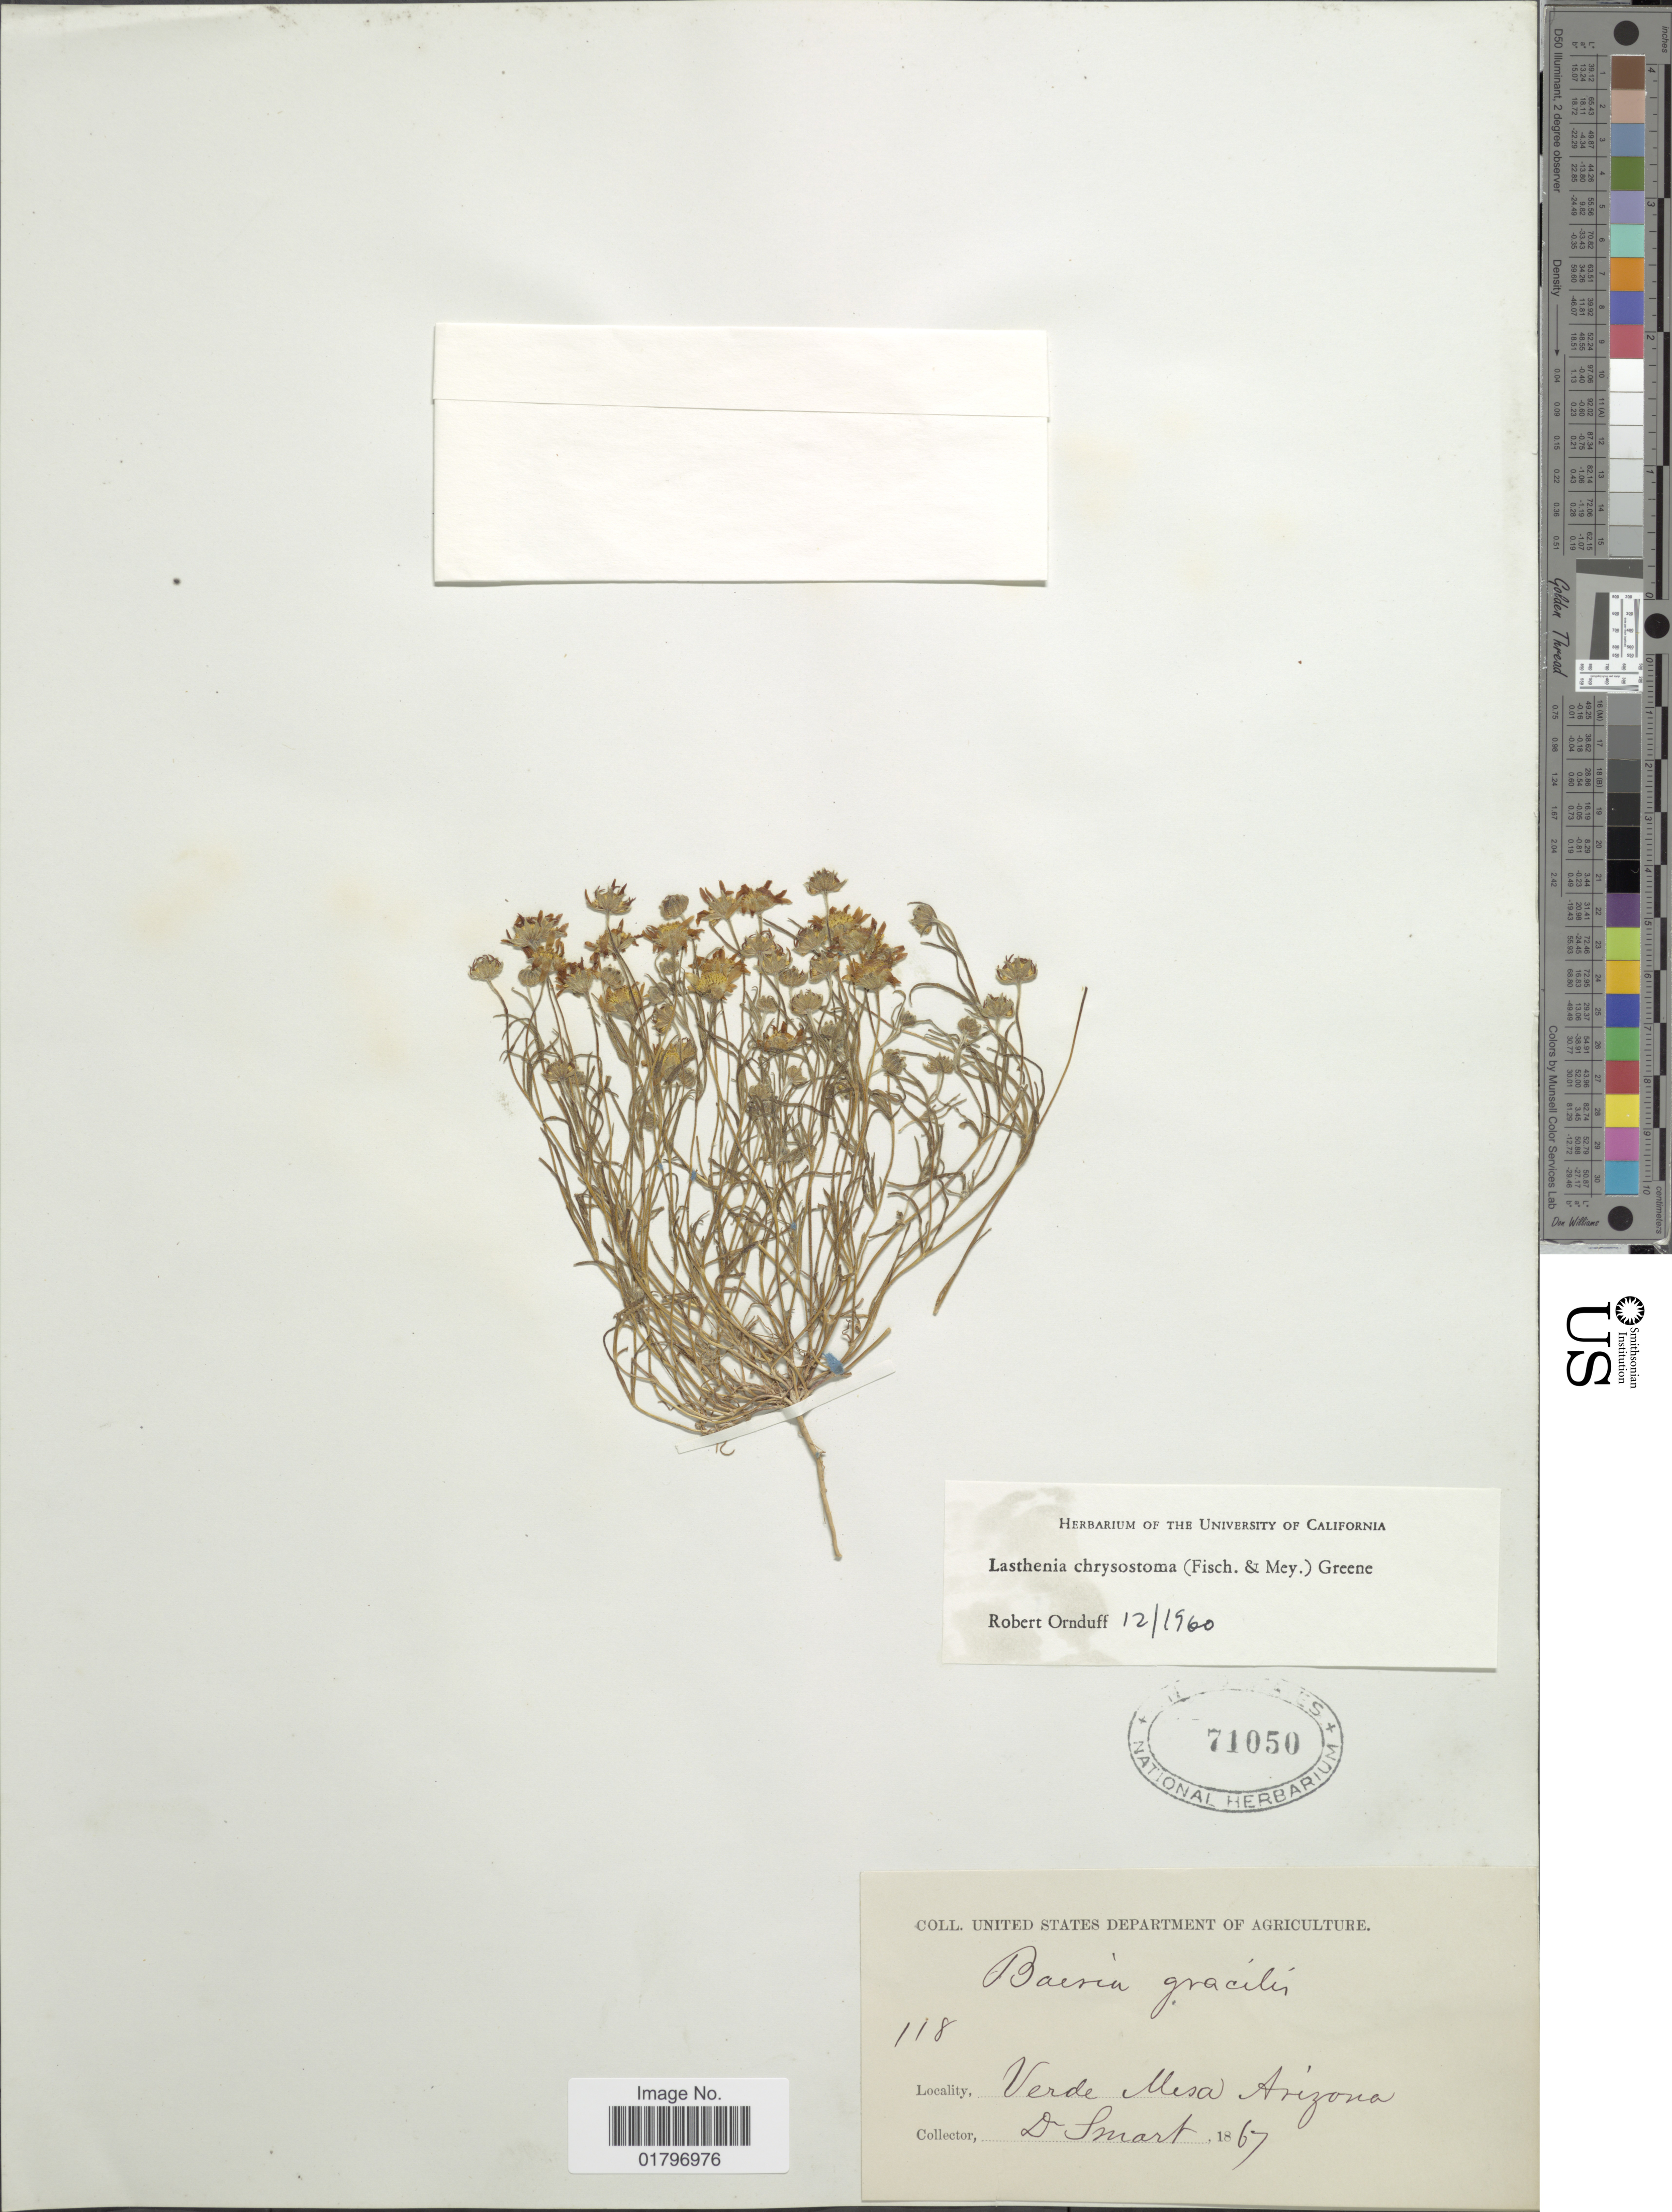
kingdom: Plantae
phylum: Tracheophyta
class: Magnoliopsida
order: Asterales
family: Asteraceae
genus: Lasthenia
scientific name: Lasthenia chrysostoma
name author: (Fisch. & C.A. Mey.) Greene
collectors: -. Smart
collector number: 118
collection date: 1867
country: United States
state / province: Arizona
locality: Verde Mesa, Arizona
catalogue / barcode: US 71050